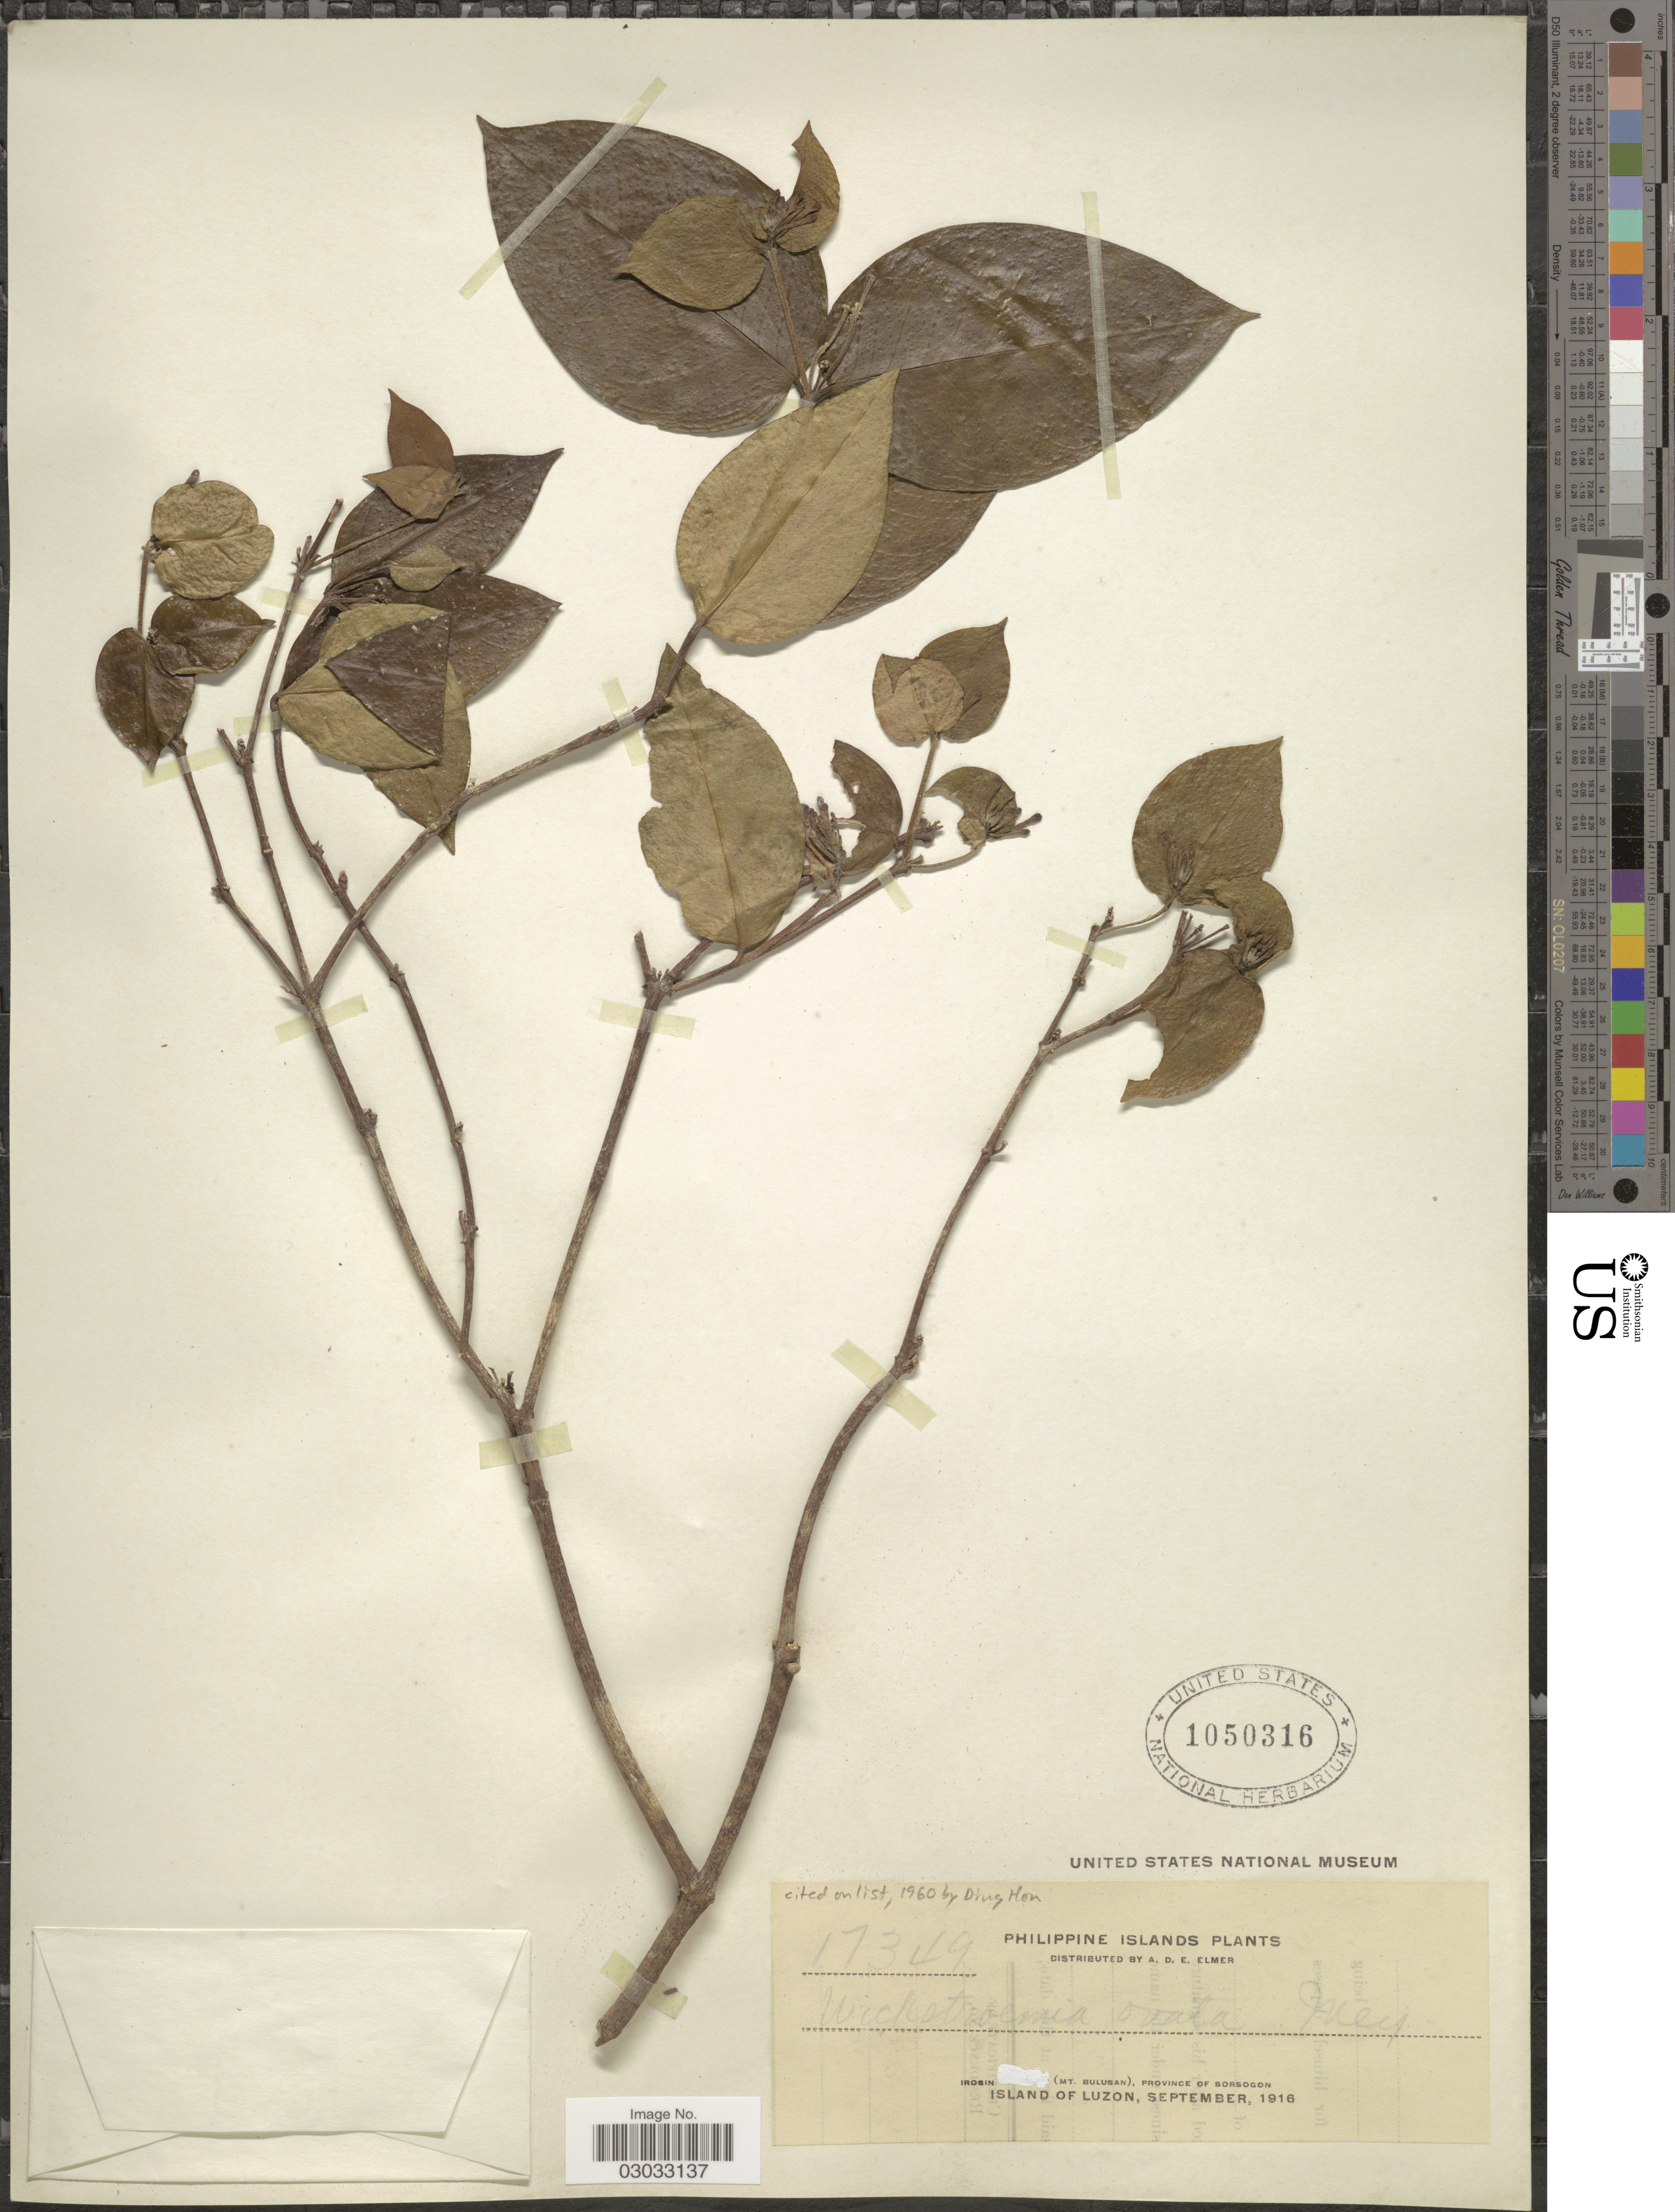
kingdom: Plantae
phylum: Tracheophyta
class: Magnoliopsida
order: Malvales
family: Thymelaeaceae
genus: Wikstroemia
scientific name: Wikstroemia ovata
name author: C.A. Mey.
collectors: A. D. E. Elmer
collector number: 17349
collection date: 1916-09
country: Philippines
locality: Philippine Islands, Irosin (Mt. Bulusan), Province of Sorsogon.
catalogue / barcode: US 1050316